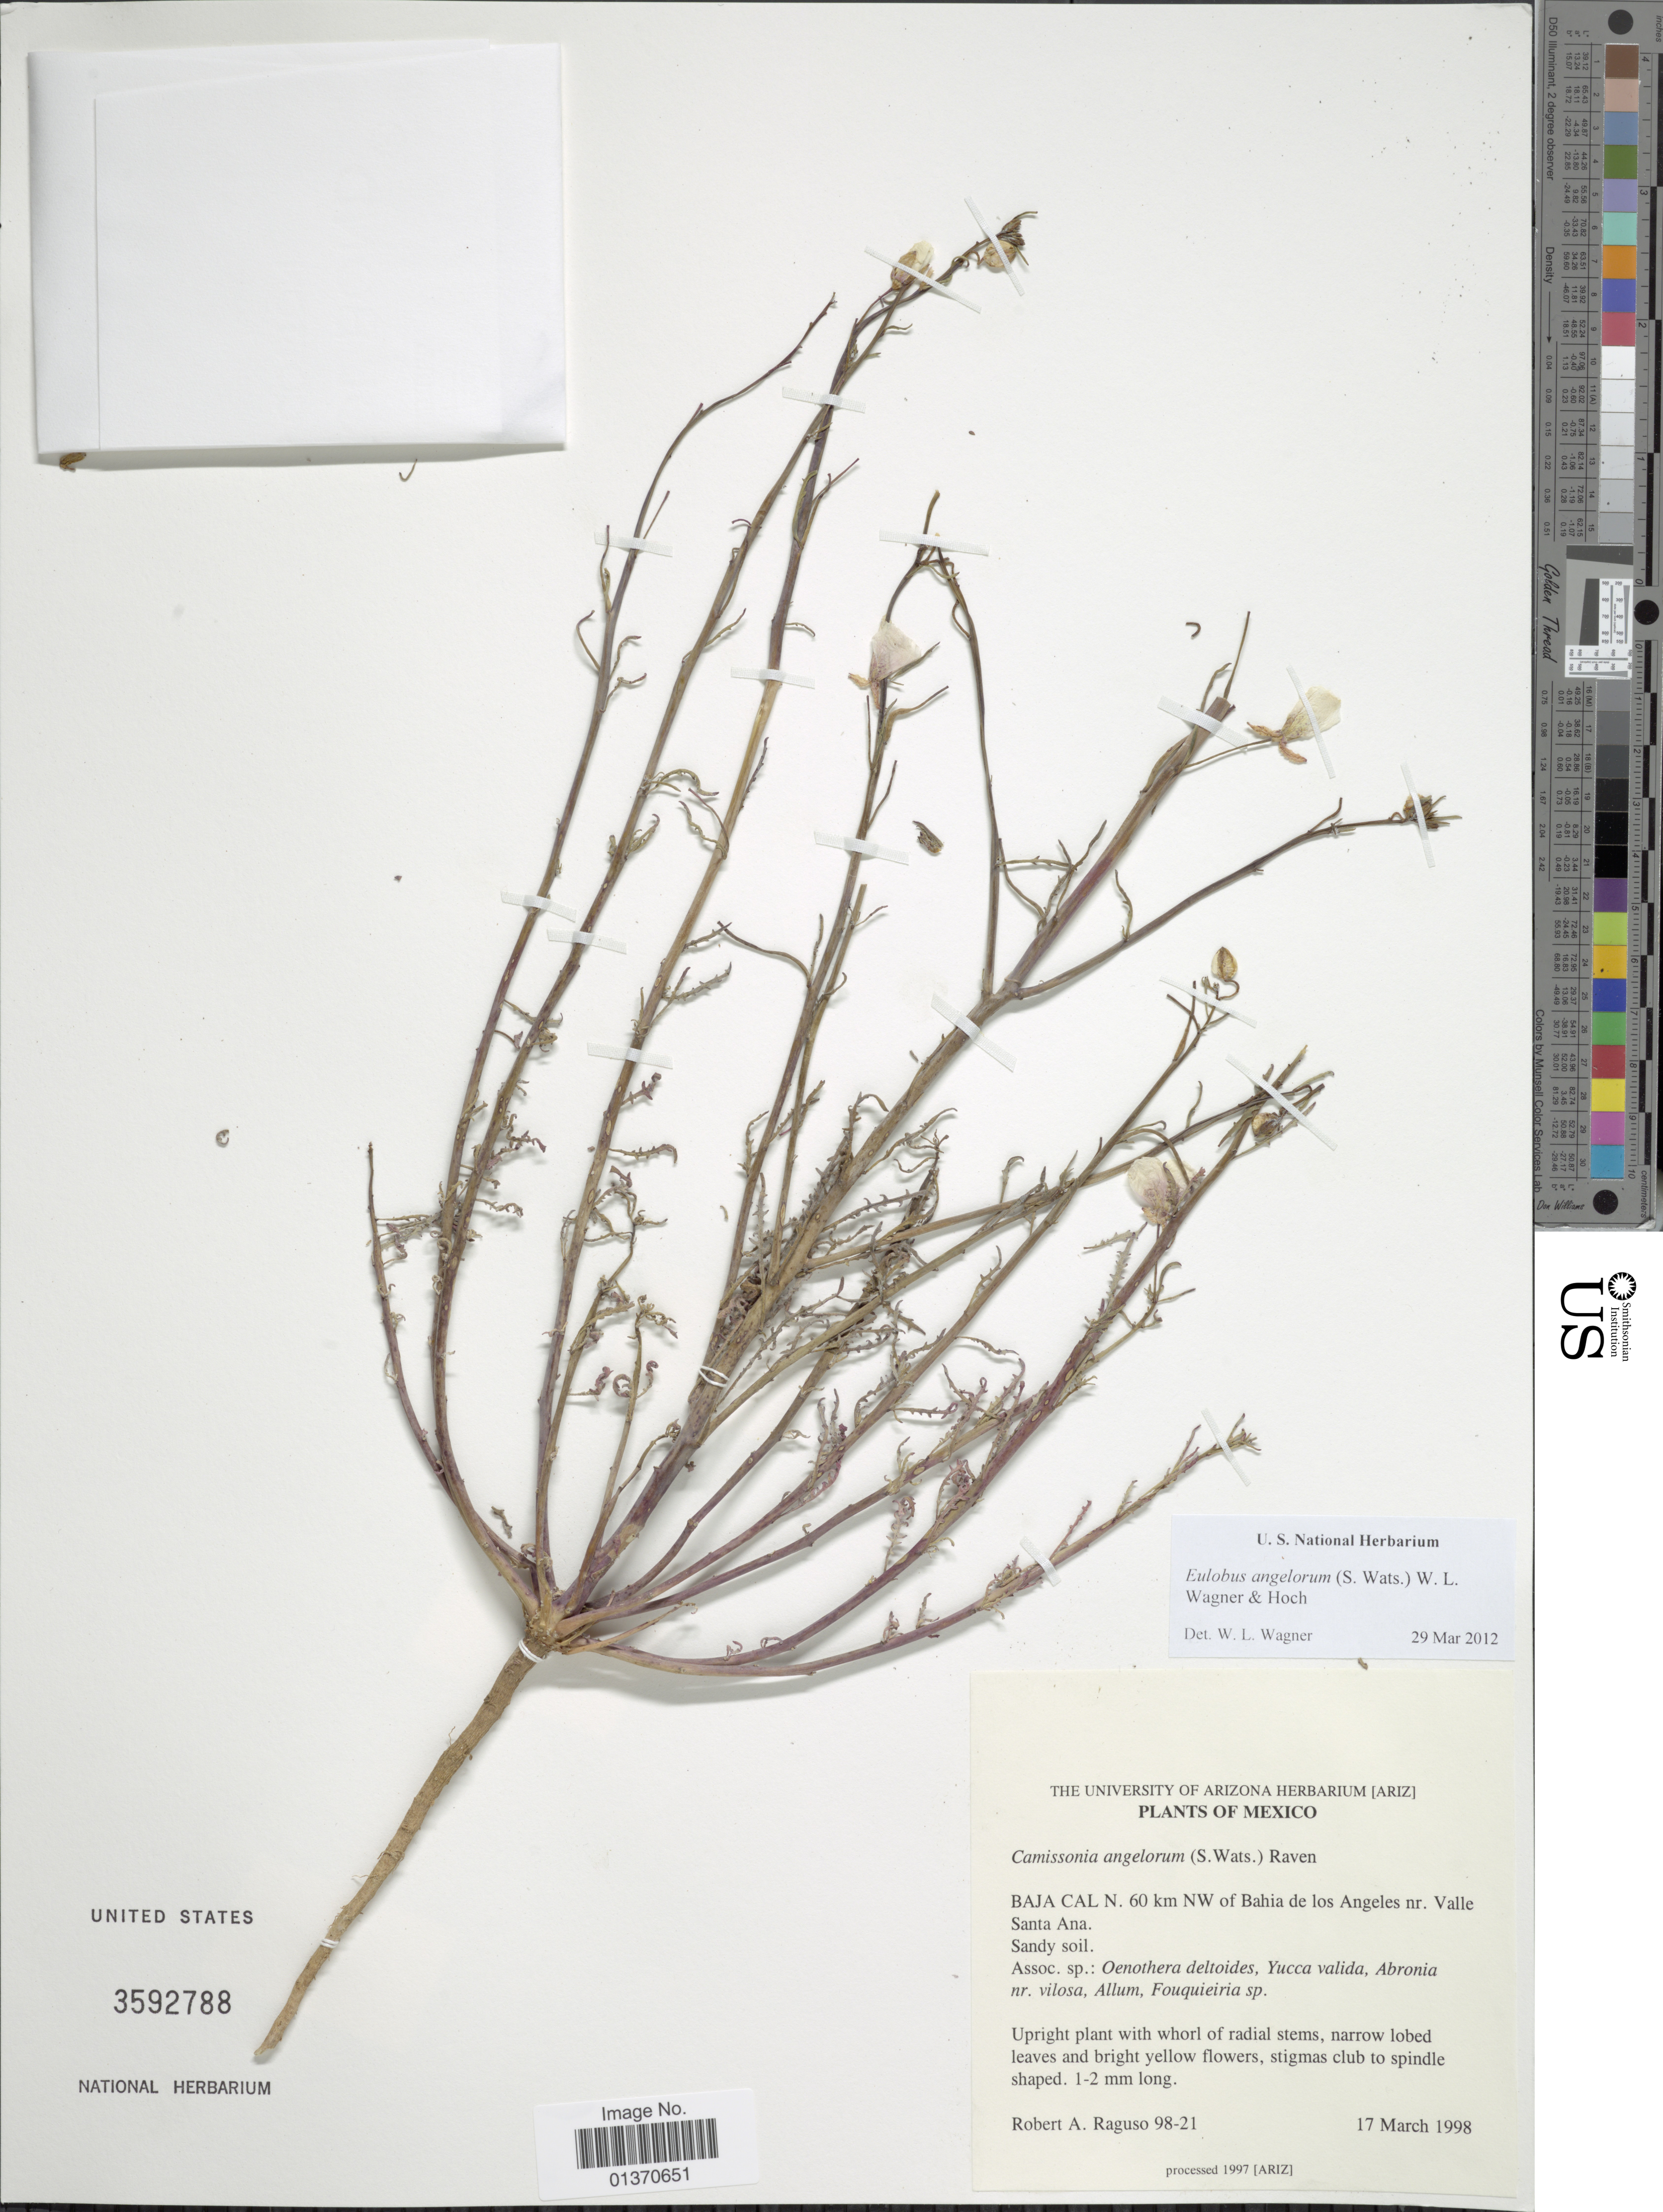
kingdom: Plantae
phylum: Tracheophyta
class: Magnoliopsida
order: Myrtales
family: Onagraceae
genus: Eulobus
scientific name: Eulobus angelorum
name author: (S. Watson) W.L. Wagner & Hoch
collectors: R. Raguso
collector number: RAR98-21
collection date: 1998-03-17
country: Mexico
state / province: Baja California Norte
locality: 60 km NW of Bahia de los Angeles nr. Valle Santa Ana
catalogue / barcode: US 3592788